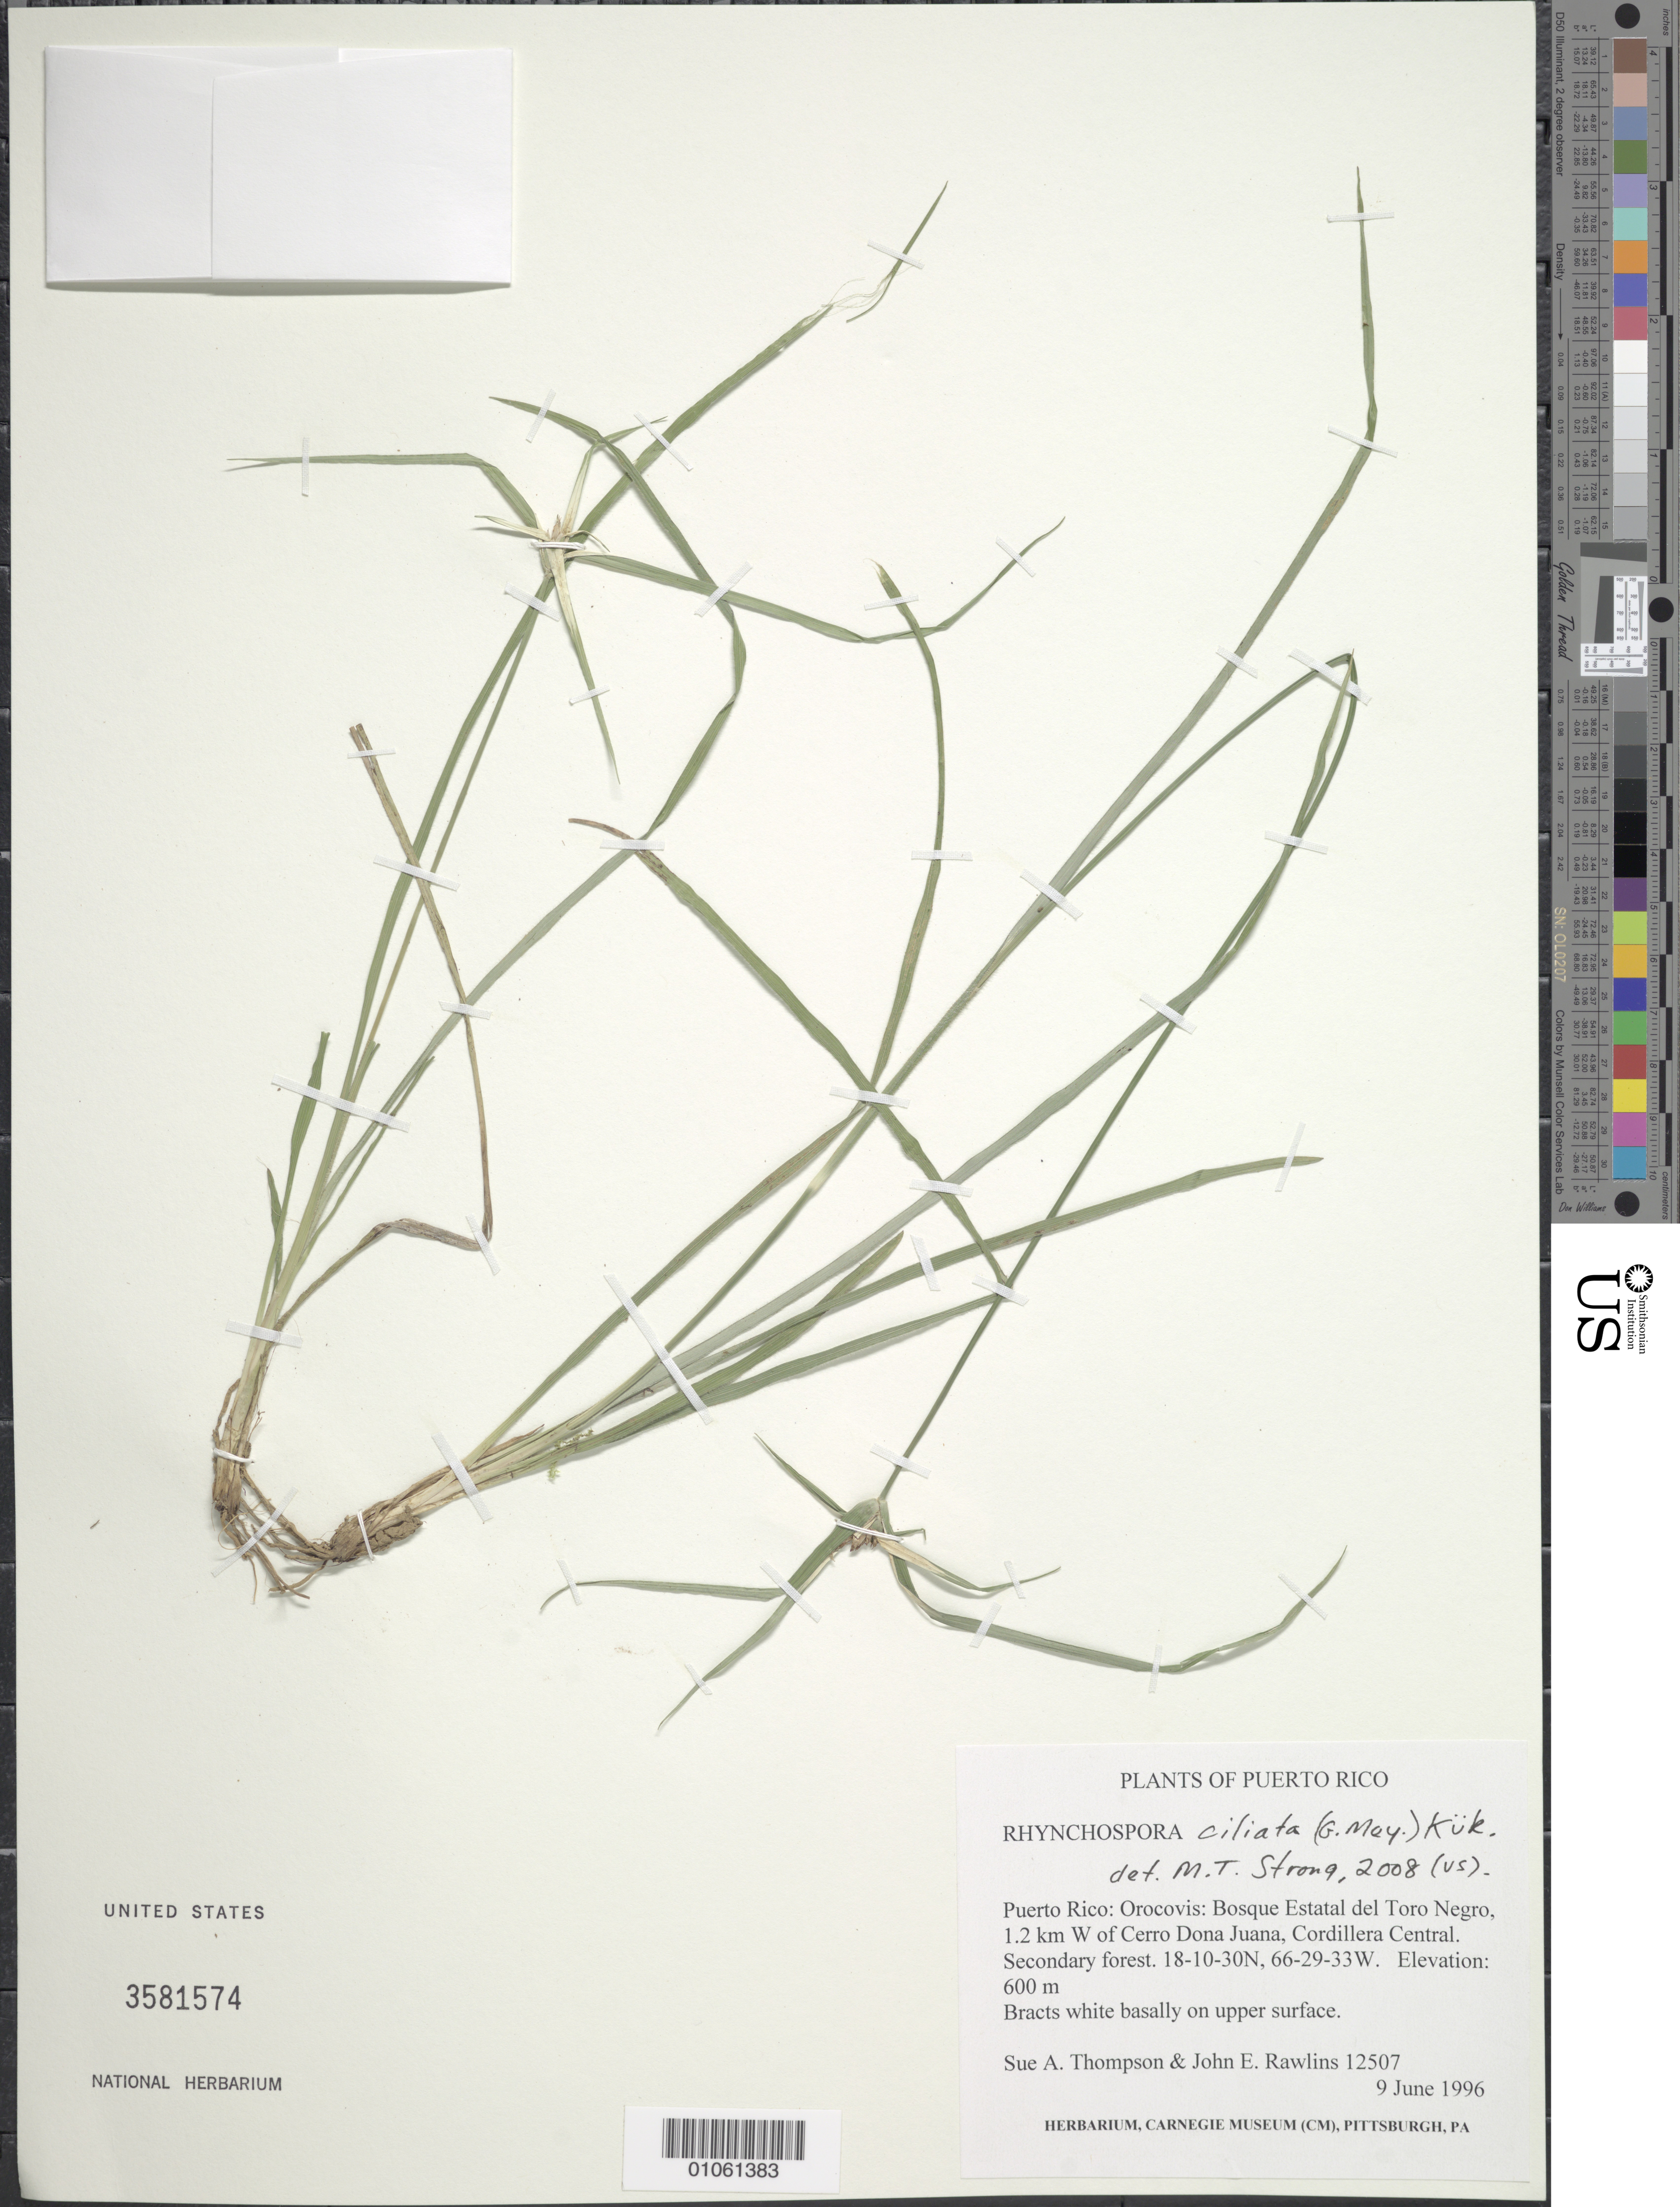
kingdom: Plantae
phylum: Tracheophyta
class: Liliopsida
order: Poales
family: Cyperaceae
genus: Rhynchospora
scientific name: Rhynchospora ciliata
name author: (G. Mey.) Kük.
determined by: Strong, M. T., (US), Smithsonian Institution - National Museum of Natural History (UNITED STATES)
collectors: S. A. Thompson & J. Rawlins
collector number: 12507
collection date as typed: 09 Jun 1996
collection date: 1996-06-09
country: Puerto Rico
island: Puerto Rico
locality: Orocovis, Bosque Estatal del Toro Negro, 1.2 km W of Cerro Dona Juana, Cordillera Central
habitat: Secondary forest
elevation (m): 600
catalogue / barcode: US 3581574